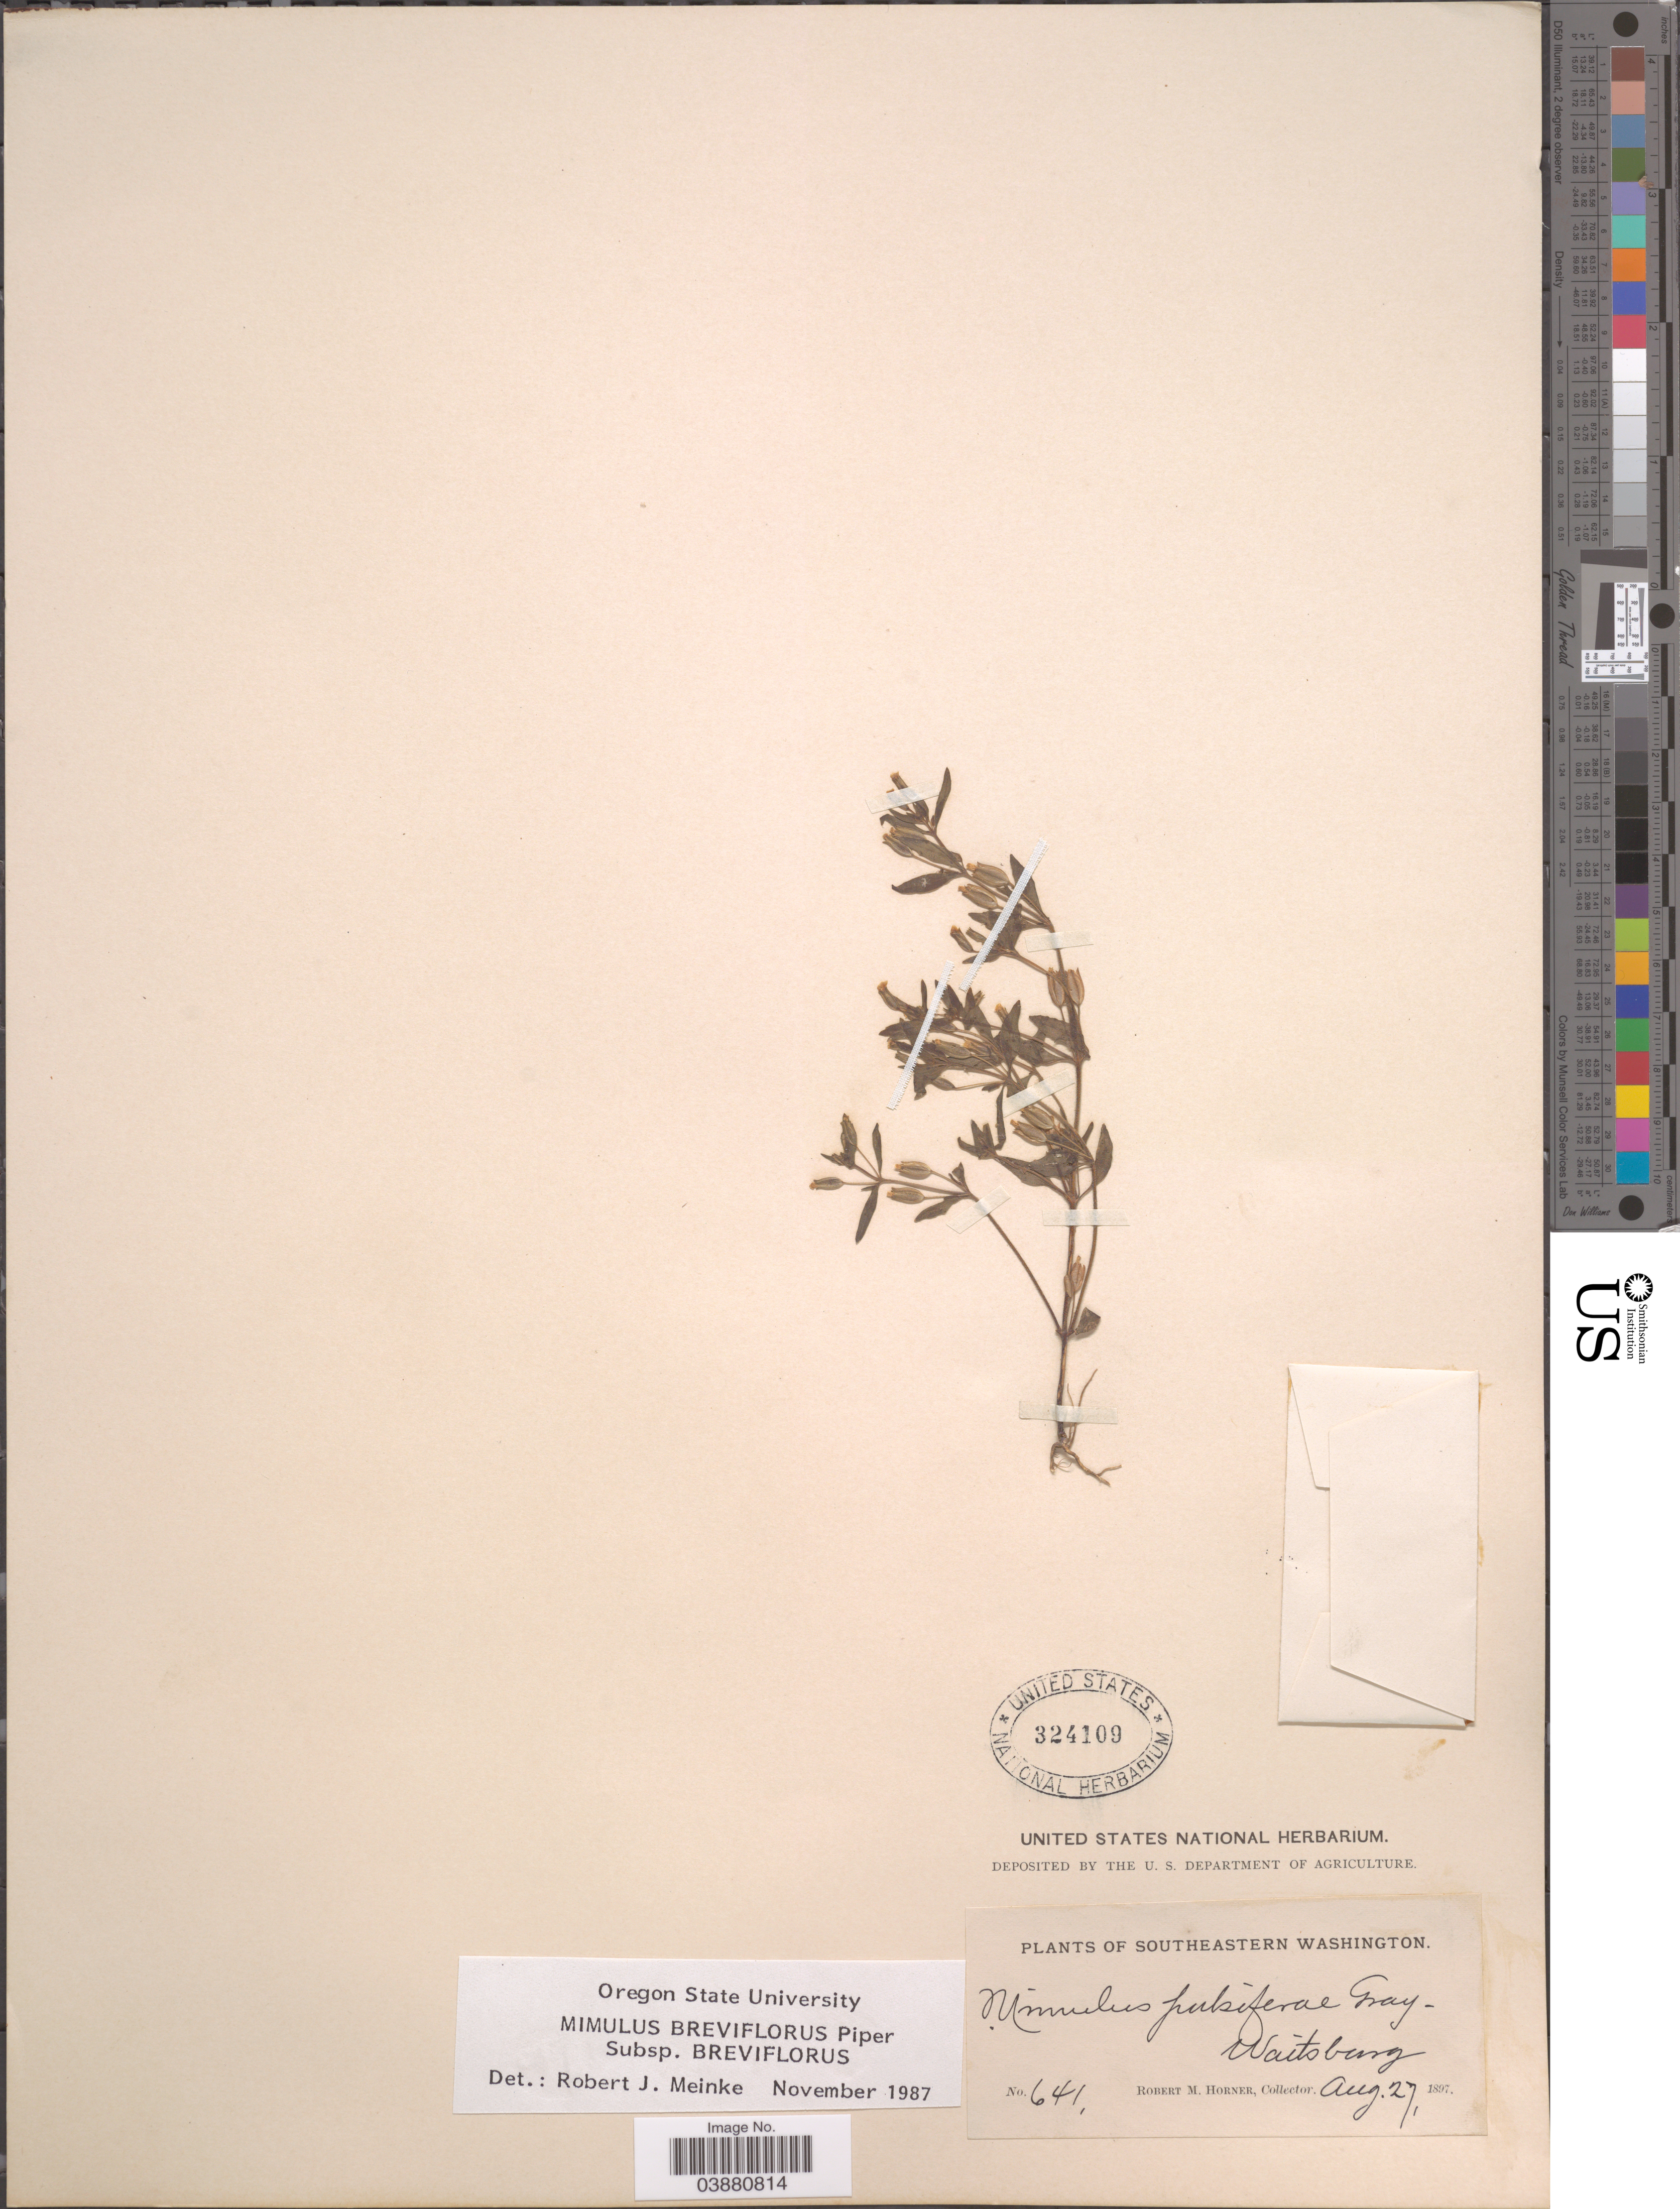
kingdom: Plantae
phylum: Tracheophyta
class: Magnoliopsida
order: Lamiales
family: Phrymaceae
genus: Mimulus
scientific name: Mimulus breviflorus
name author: Piper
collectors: R. Horner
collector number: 641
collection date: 1897-08-27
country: United States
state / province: Washington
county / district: Walla Walla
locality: Southeastern Washington. Waitsburg.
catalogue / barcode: US 324109